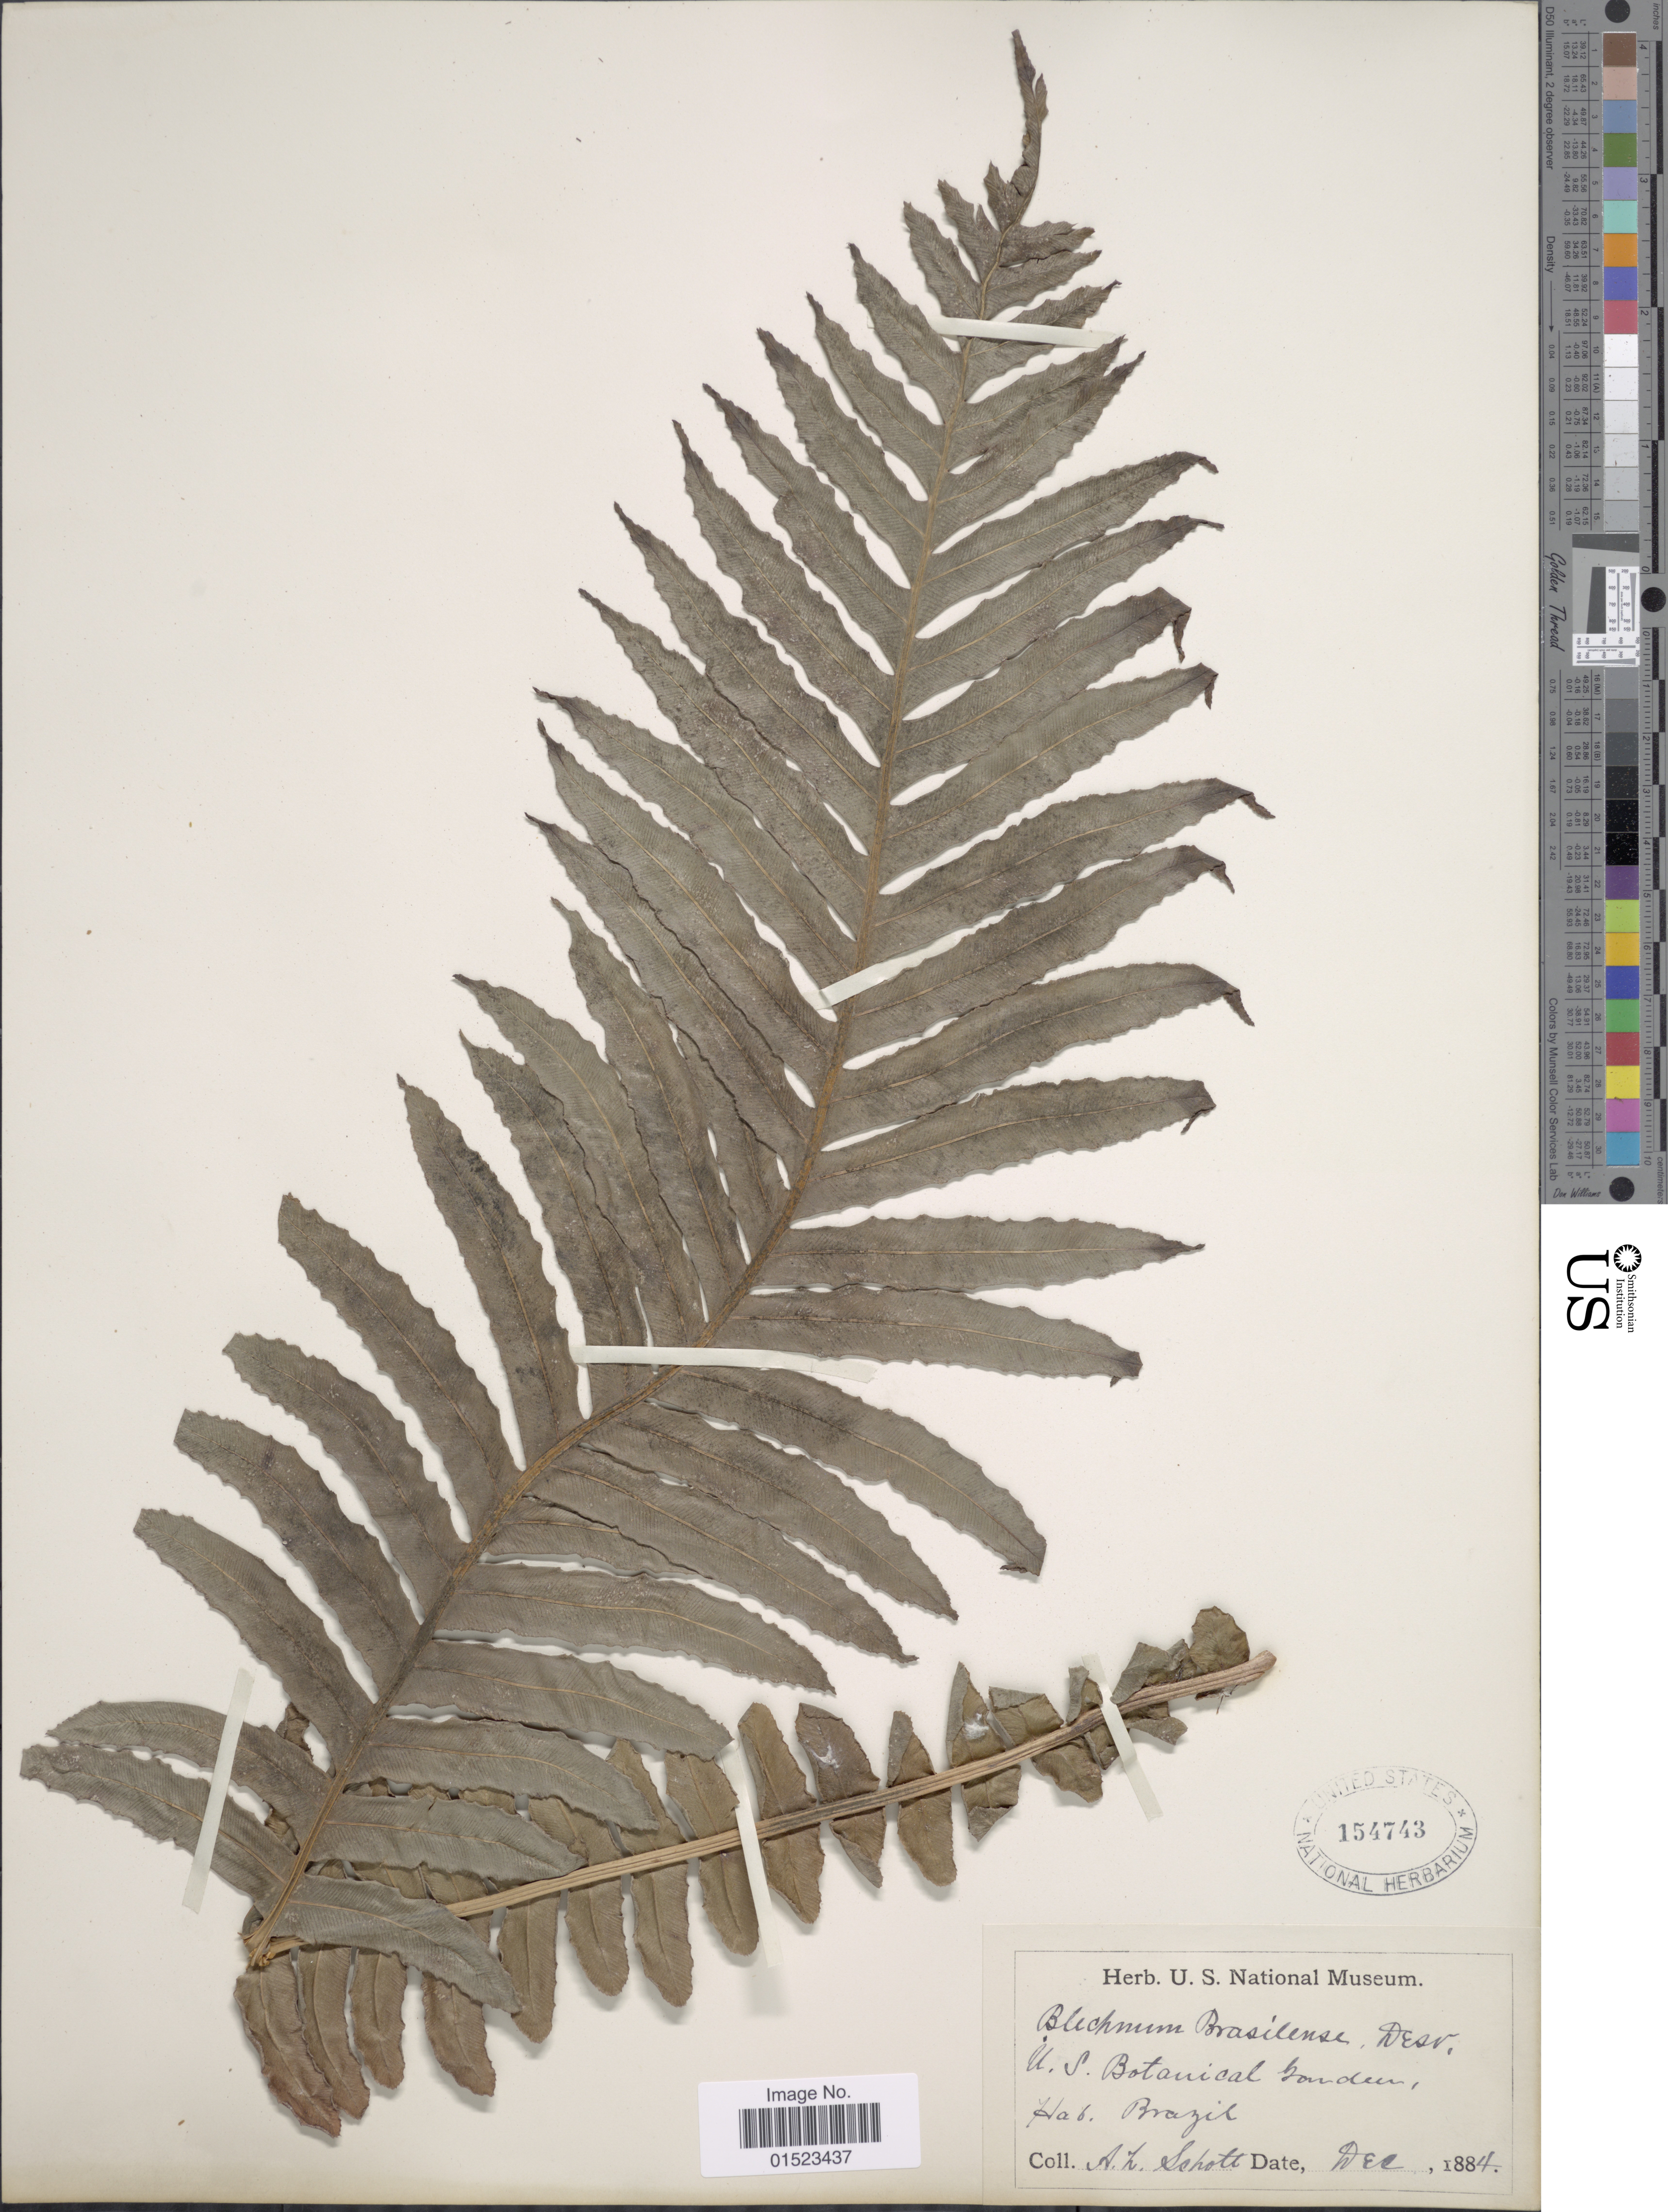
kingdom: Plantae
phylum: Tracheophyta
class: Polypodiopsida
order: Polypodiales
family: Blechnaceae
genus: Blechnum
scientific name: Blechnum brasiliense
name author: Desv.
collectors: A. L. Schott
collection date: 1884-12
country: United States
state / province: District of Columbia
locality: U.S. Botanical Garden, Hab: Brazil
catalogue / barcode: US 154743